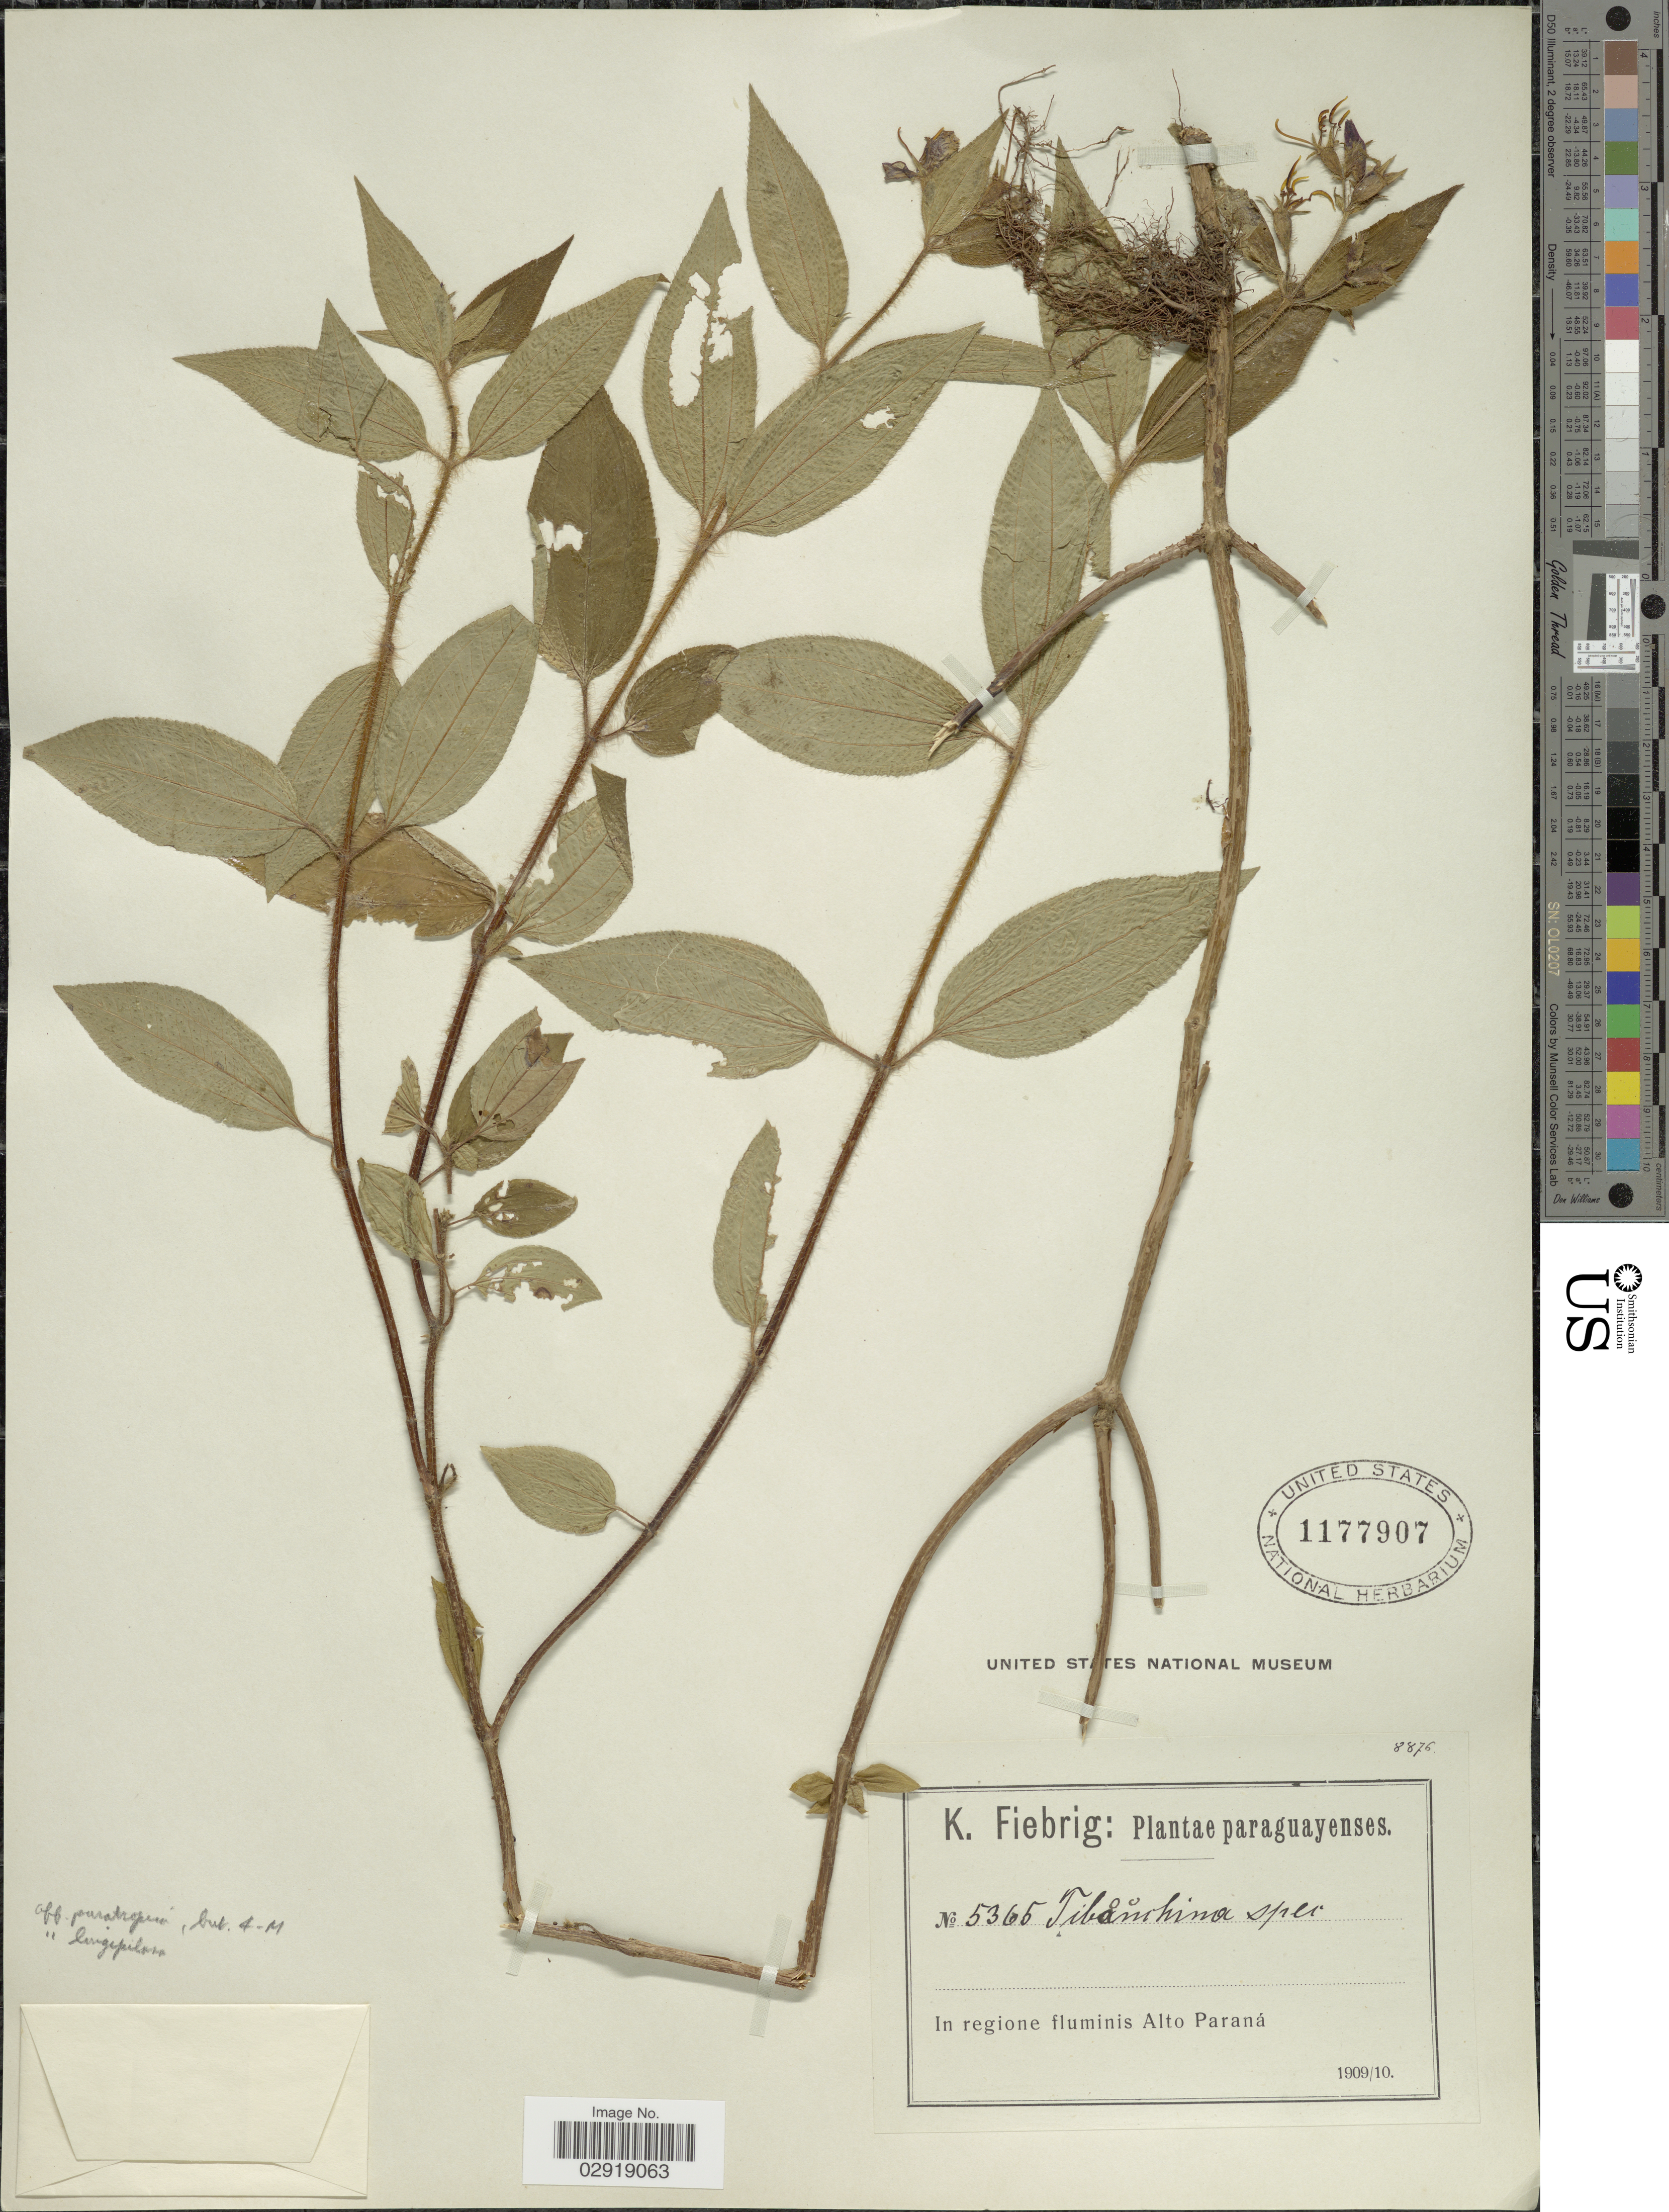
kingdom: Plantae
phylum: Tracheophyta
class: Magnoliopsida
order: Myrtales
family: Melastomataceae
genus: Chaetogastra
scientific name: Chaetogastra sp.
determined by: Michelangeli, F. A.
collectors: K. Fiebrig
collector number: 5365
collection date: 1909/1910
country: Paraguay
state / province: Alto Parana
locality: In regione fluminis Alto Paraná.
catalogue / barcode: US 1177907